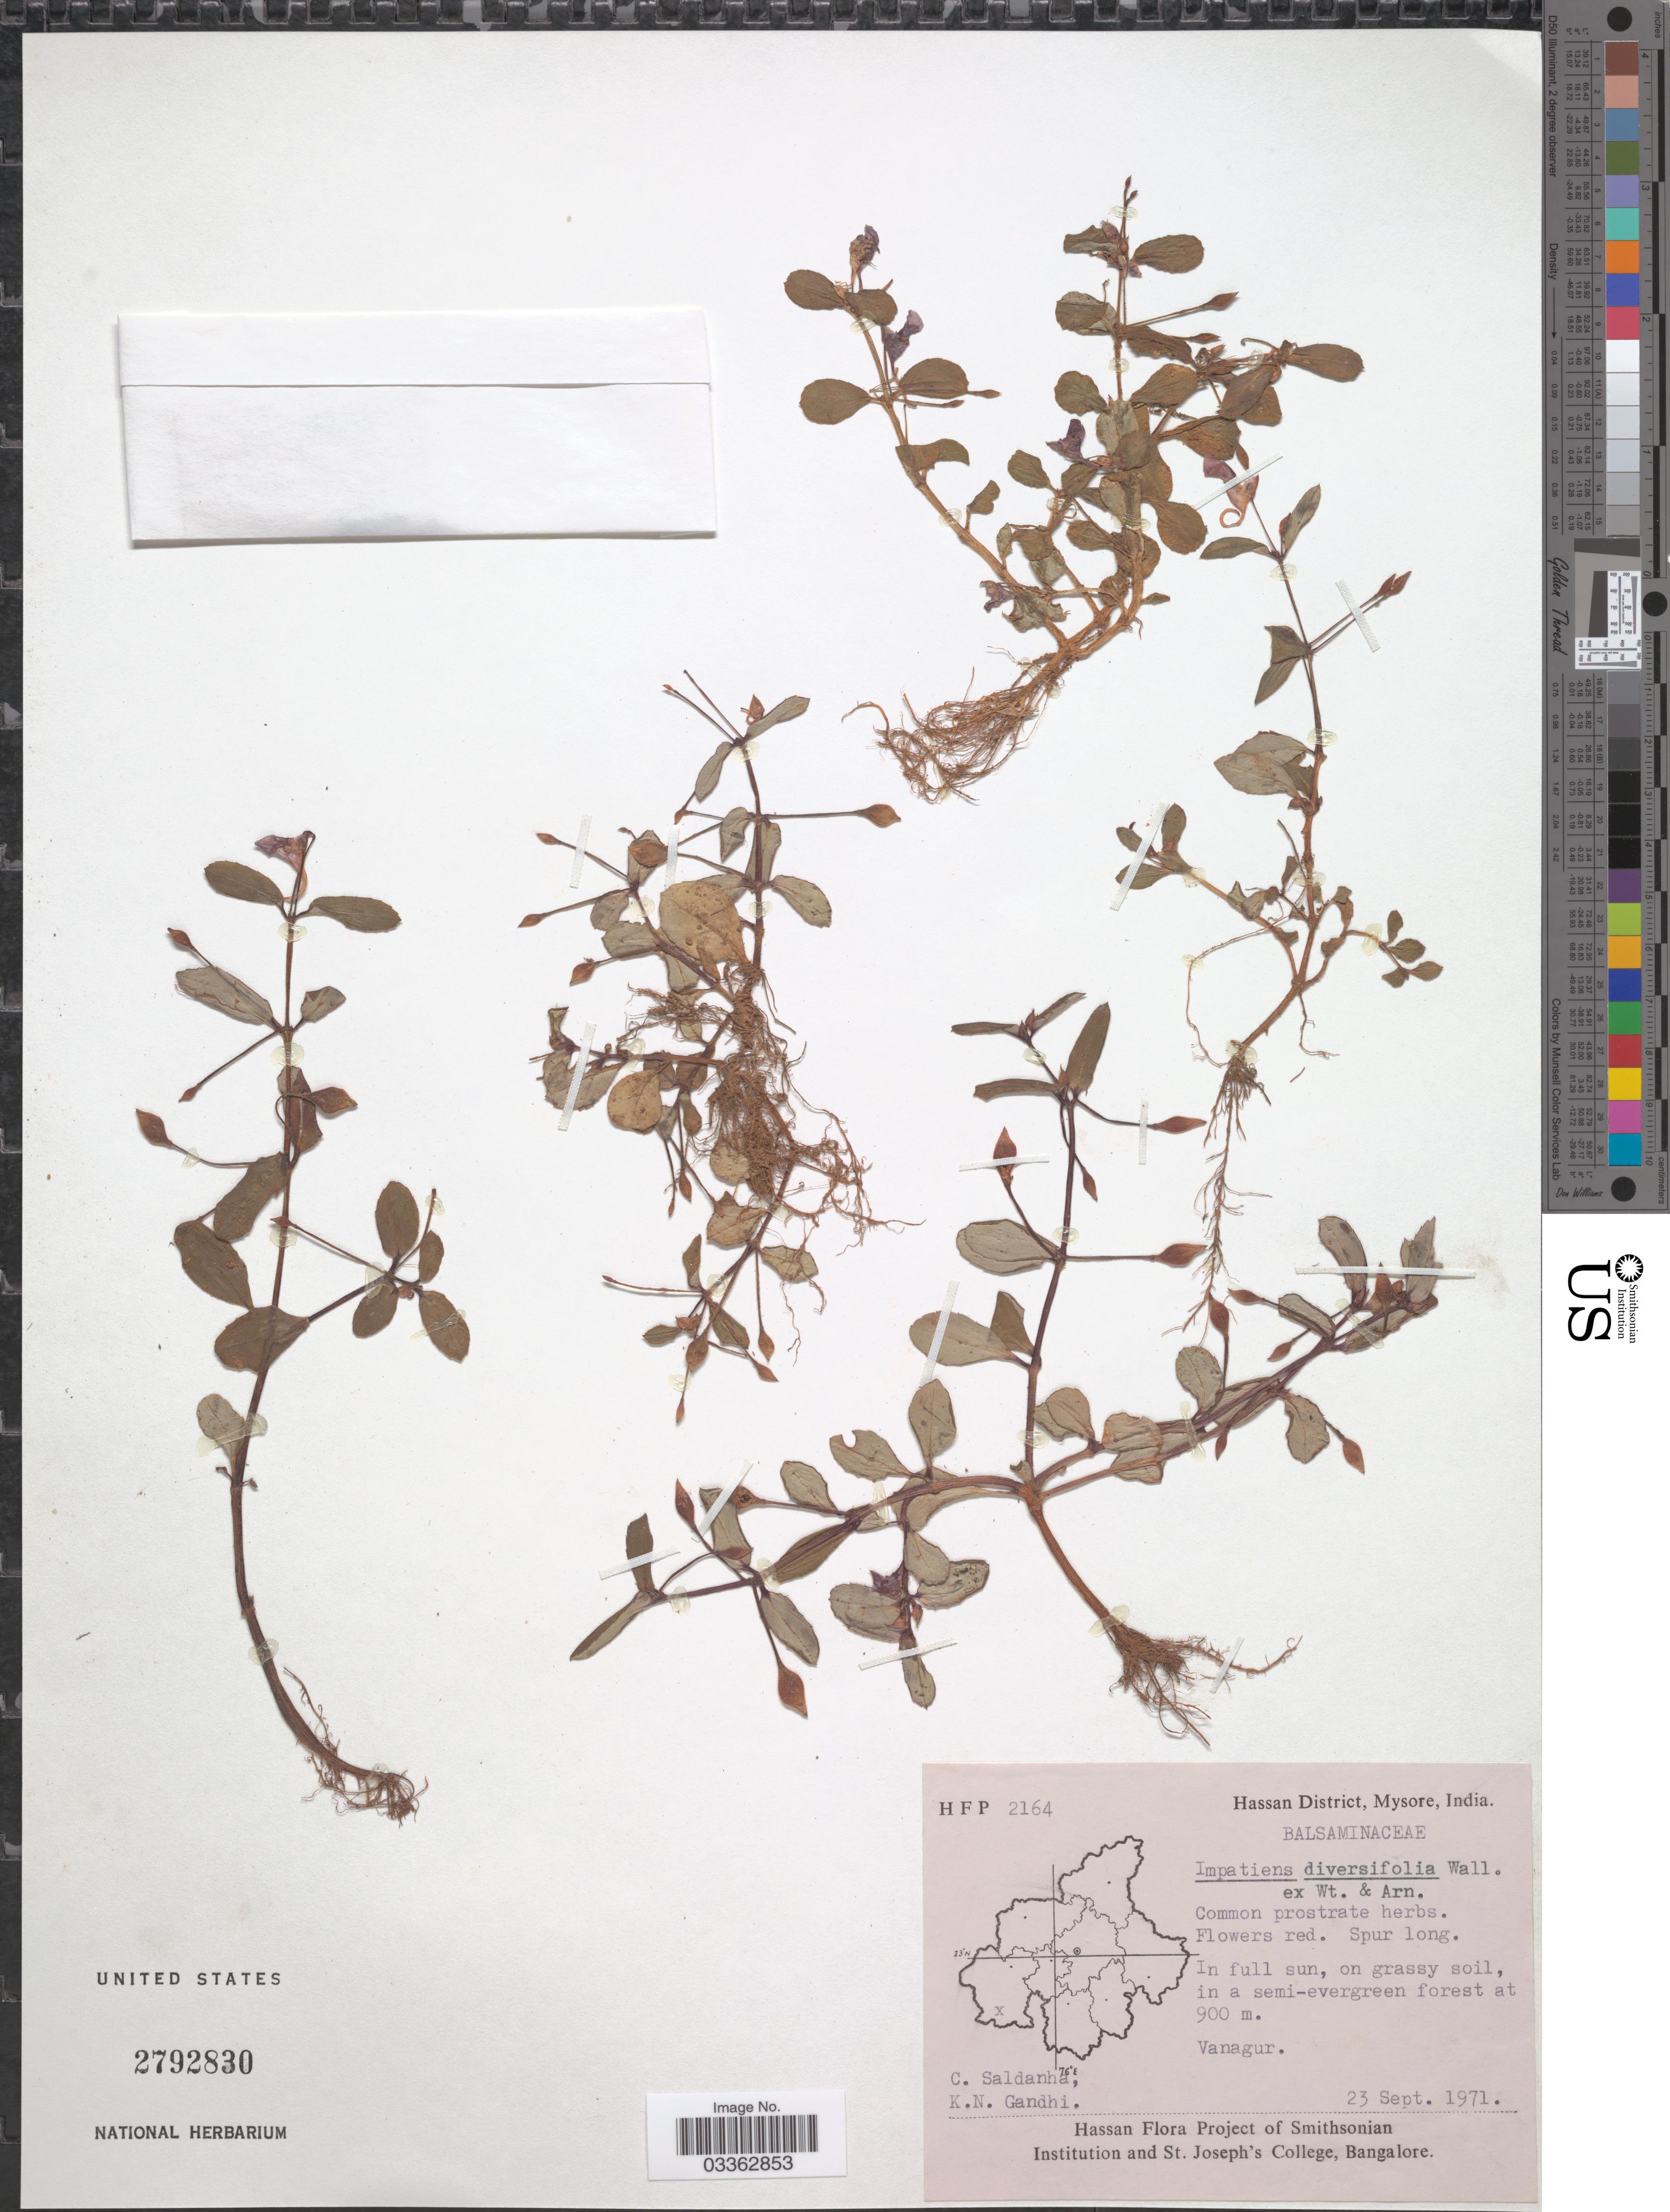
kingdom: Plantae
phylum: Tracheophyta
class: Magnoliopsida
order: Ericales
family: Balsaminaceae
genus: Impatiens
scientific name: Impatiens diversifolia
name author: B. Heyne ex in Wight & Arn.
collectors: C. Saldanha & K. N. Gandhi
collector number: HFP 2164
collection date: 1971-09-23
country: India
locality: Hassan District, Mysore. Vanagur.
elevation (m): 900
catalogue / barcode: US 2792830